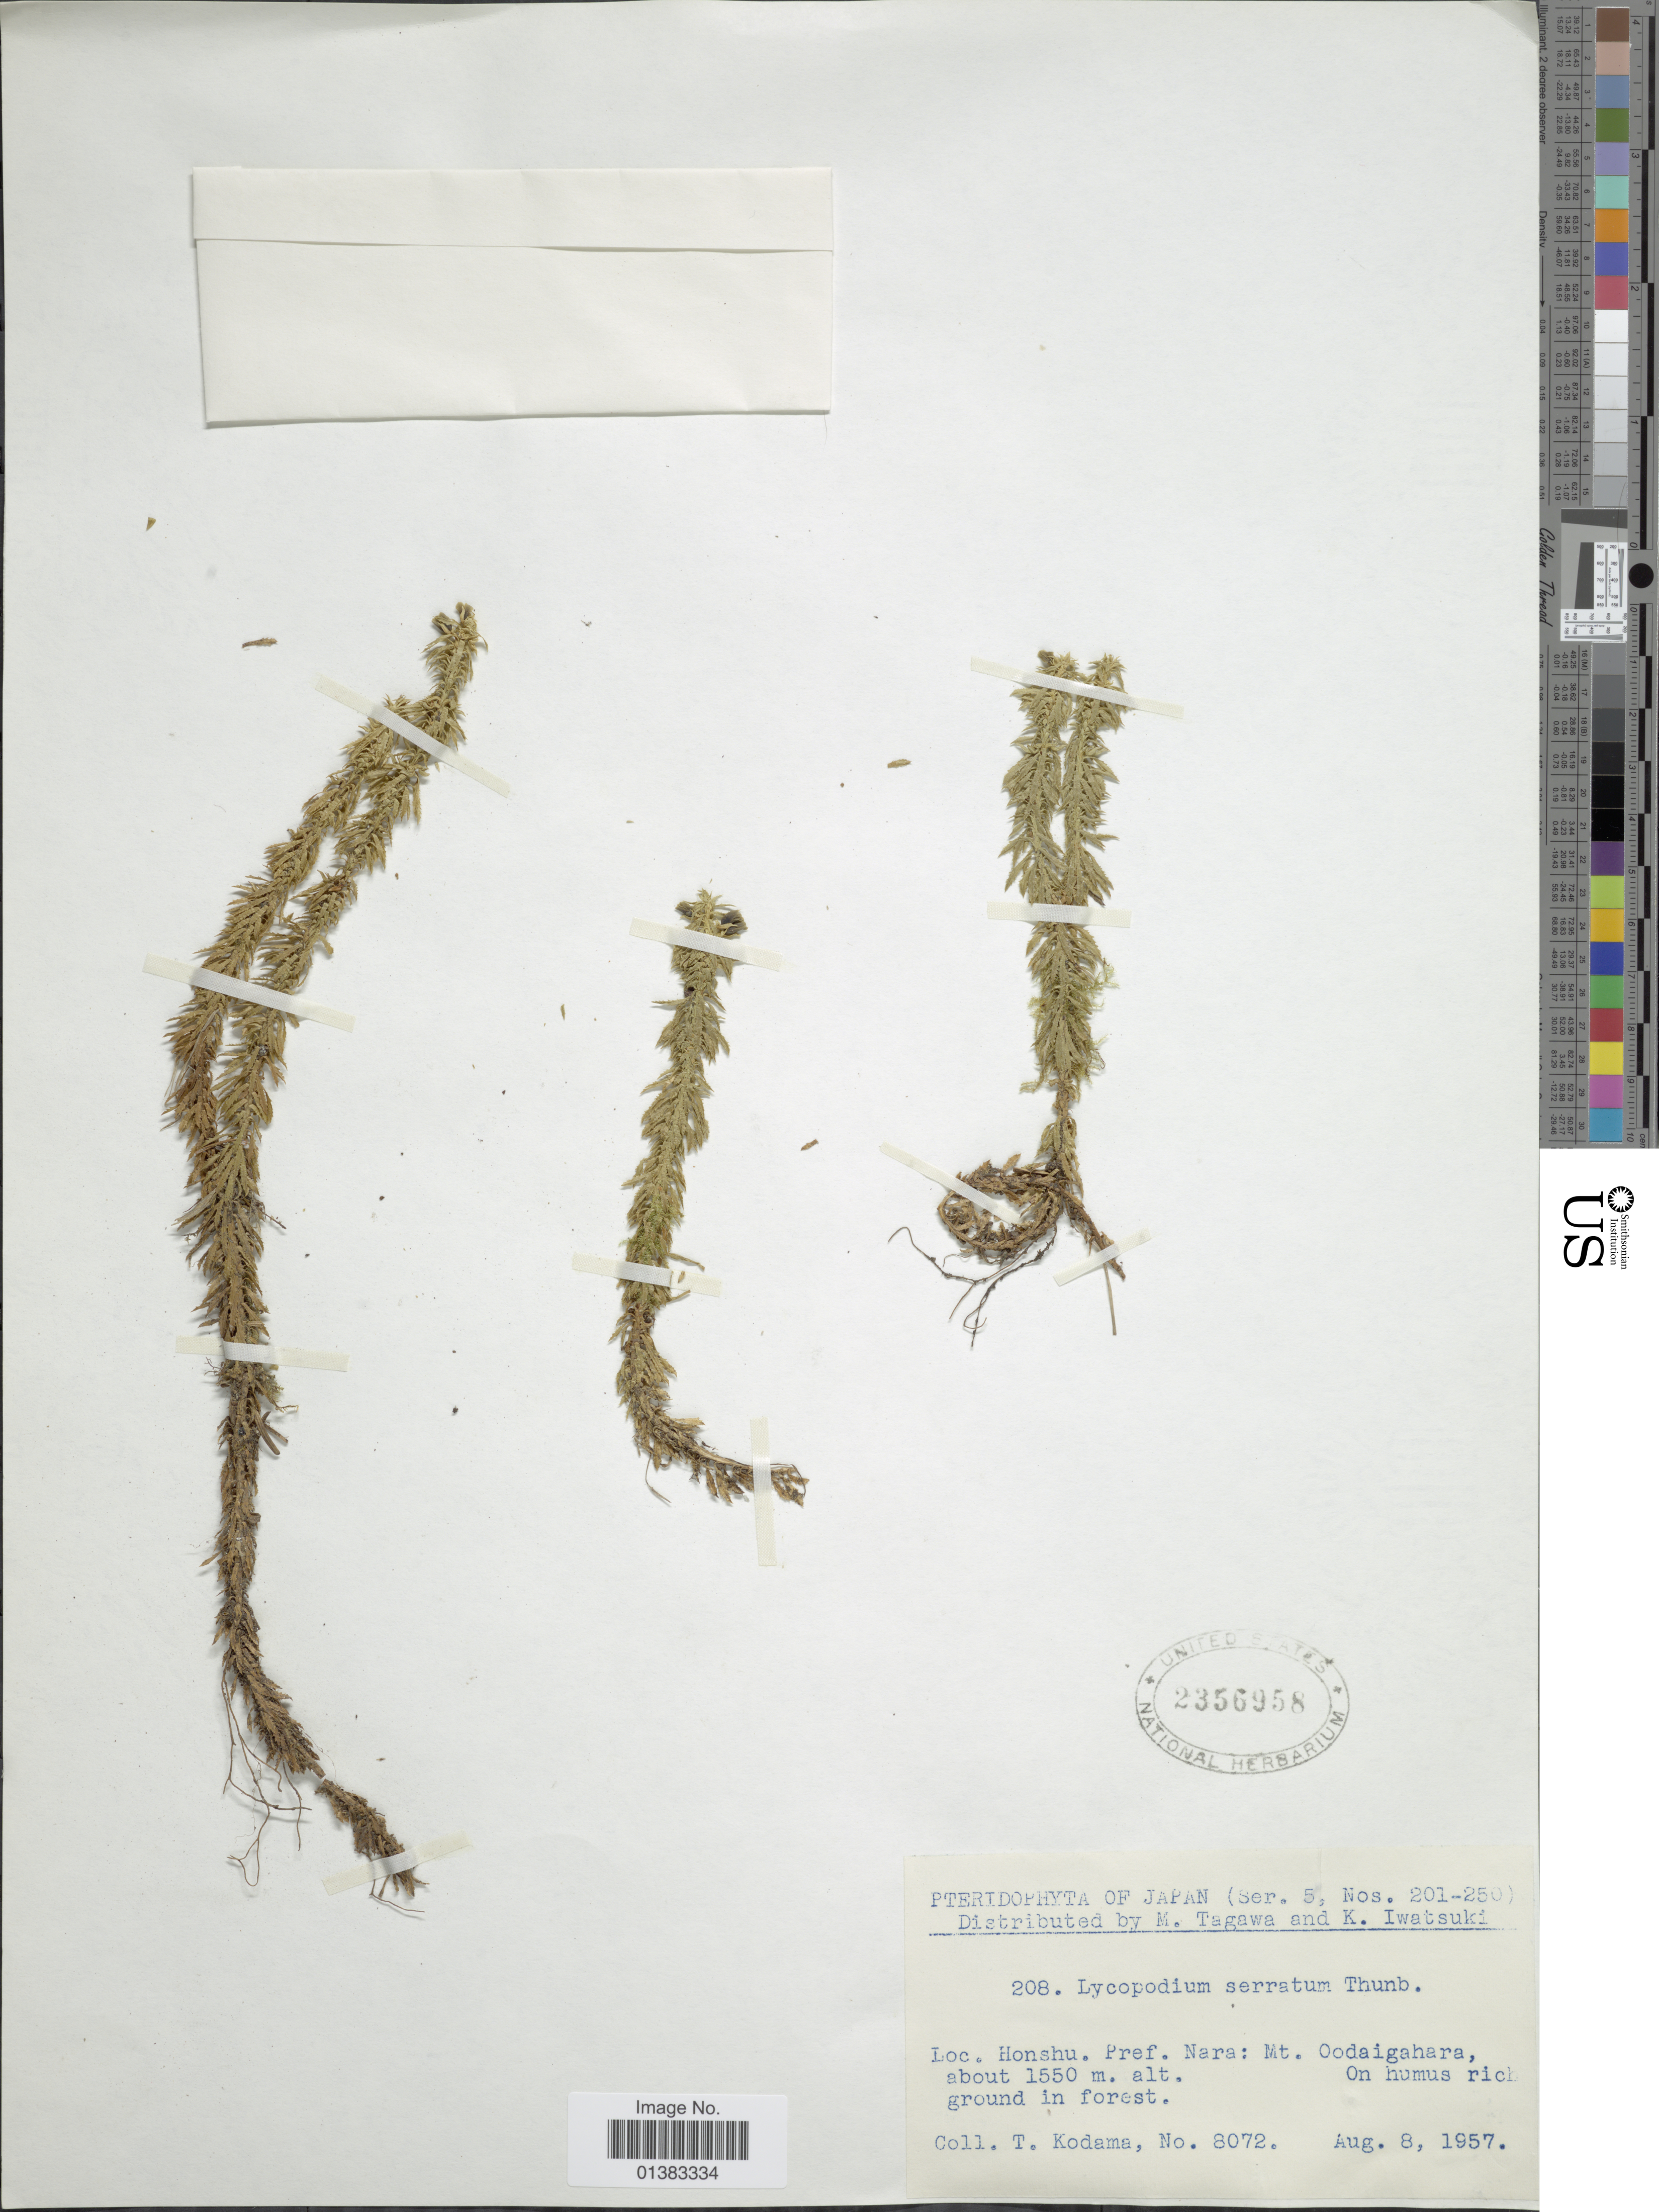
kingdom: Plantae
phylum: Tracheophyta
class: Lycopodiopsida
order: Lycopodiales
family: Lycopodiaceae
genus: Huperzia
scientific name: Huperzia serrata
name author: (Thunb.) Trevis.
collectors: T. Kodama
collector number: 8072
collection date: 1957-08-08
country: Japan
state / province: Nara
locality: Honshu: Mt. Oodaigahara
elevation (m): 1550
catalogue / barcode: US 2356958